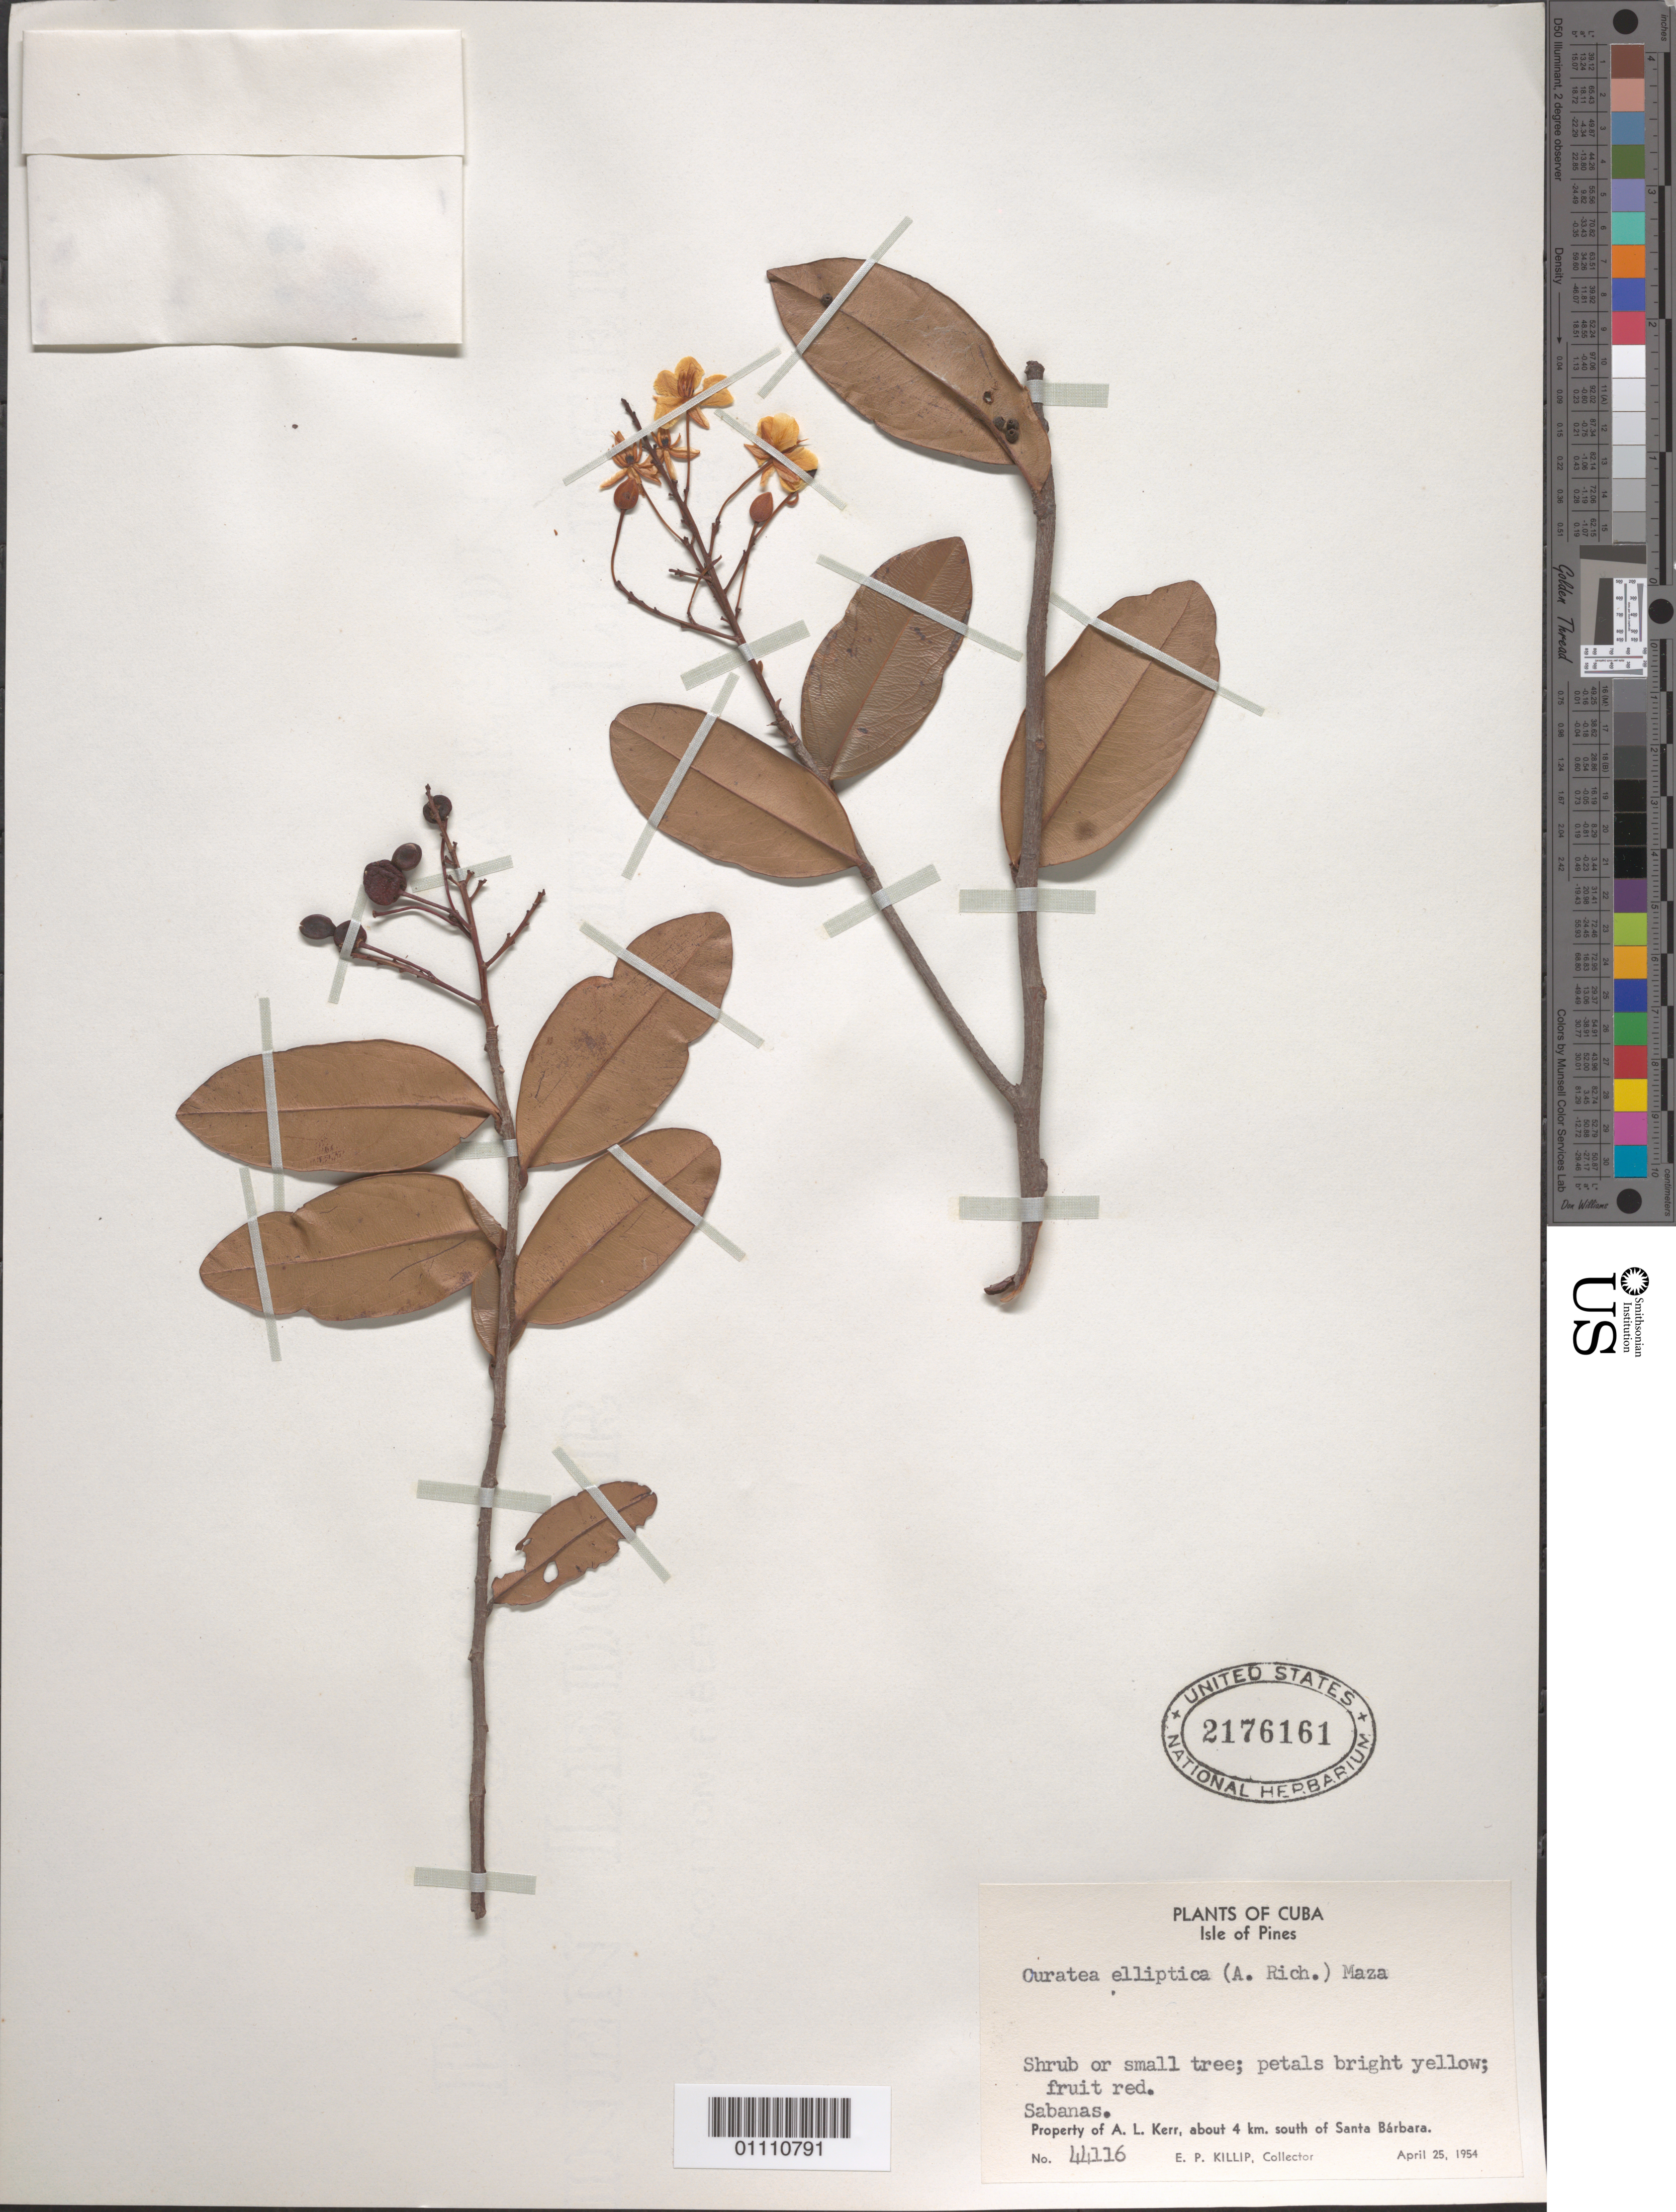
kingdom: Plantae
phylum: Tracheophyta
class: Magnoliopsida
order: Malpighiales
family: Ochnaceae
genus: Ouratea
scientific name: Ouratea elliptica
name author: (A. Rich.) M. Gómez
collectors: E. P. Killip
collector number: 44116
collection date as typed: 25 Apr 1954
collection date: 1954-04-25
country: Cuba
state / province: Isla de La Juventud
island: Isla de la Juventud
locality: Property of A L Kerr, about 4 km S of Santa Bárbara, Sabanas, Isle of Pines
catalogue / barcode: US 2176161